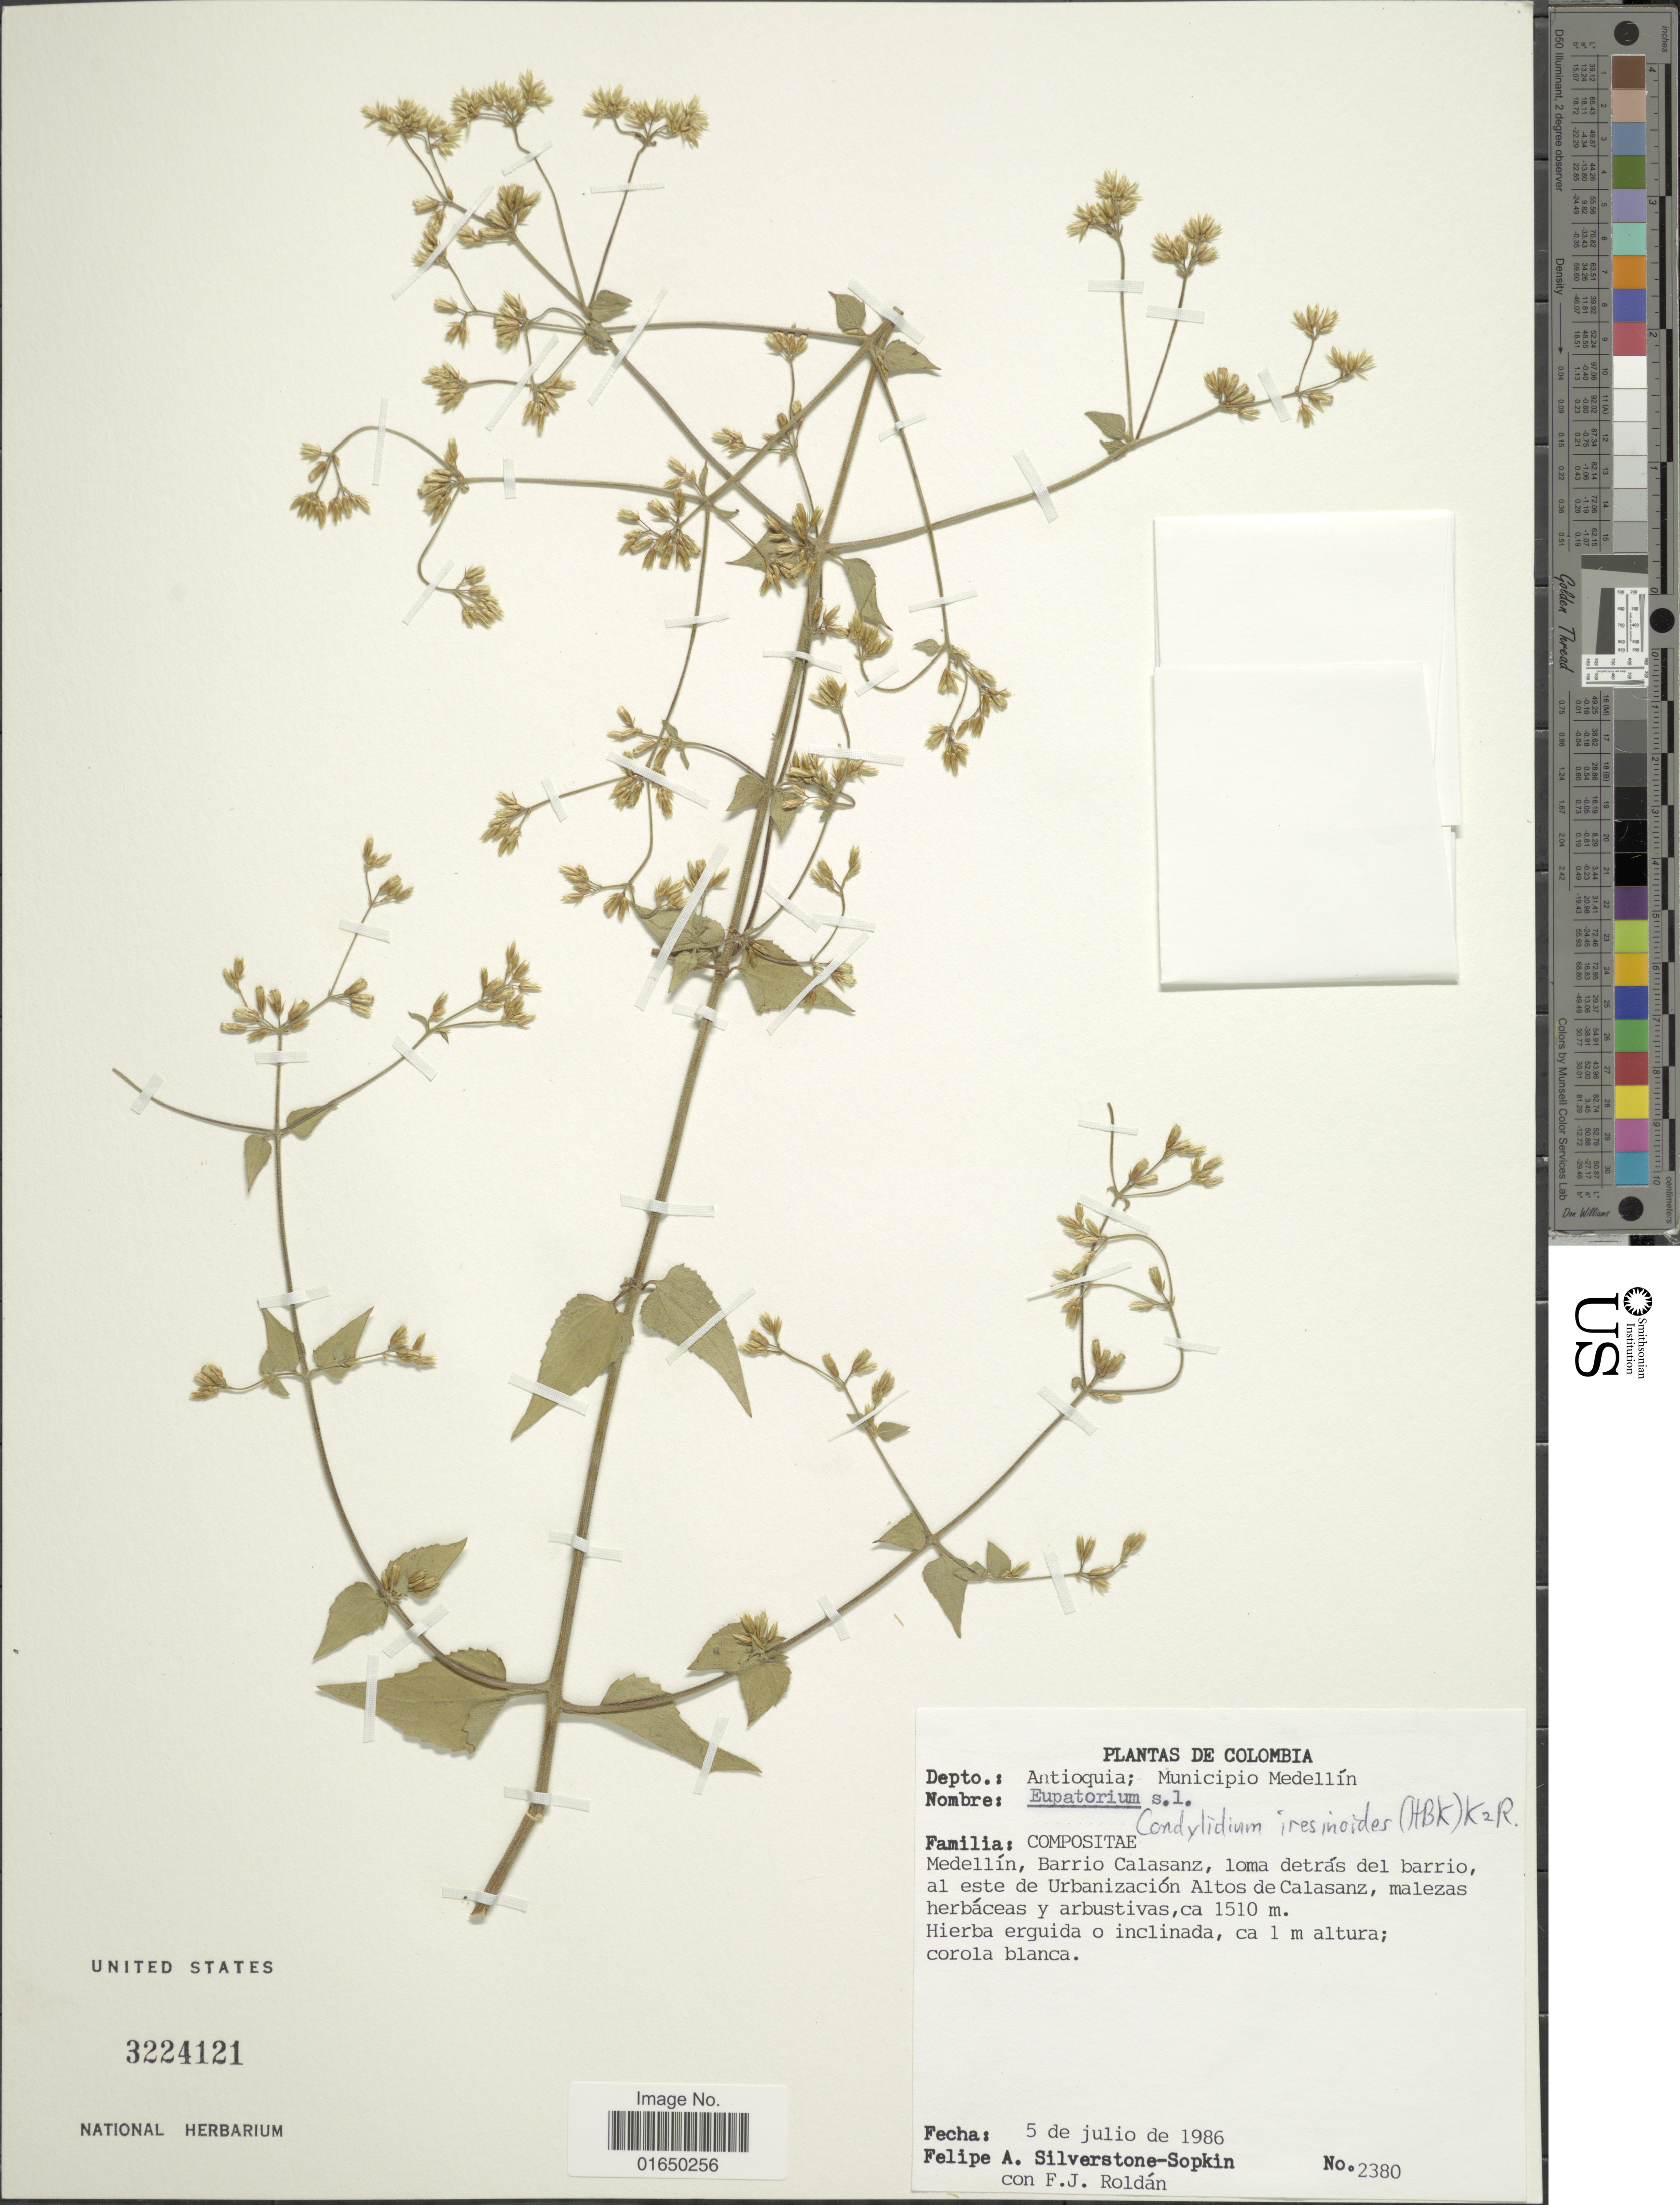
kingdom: Plantae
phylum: Tracheophyta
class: Magnoliopsida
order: Asterales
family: Asteraceae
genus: Condylidium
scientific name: Condylidium iresinoides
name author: (Kunth) R.M. King & H. Rob.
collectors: P. A. Silverstone-Sopkin & F. J. Roldán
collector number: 2380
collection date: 1986-07-05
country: Colombia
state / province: Antioquia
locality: Depto: Antioquia; Municpio Medellí, Medellí, barrio Calasanz, loma detrás del barrio al este de Urbanización Altos de Calsanz, malezas herbáceas y arbustivas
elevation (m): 1510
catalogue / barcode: US 3224121